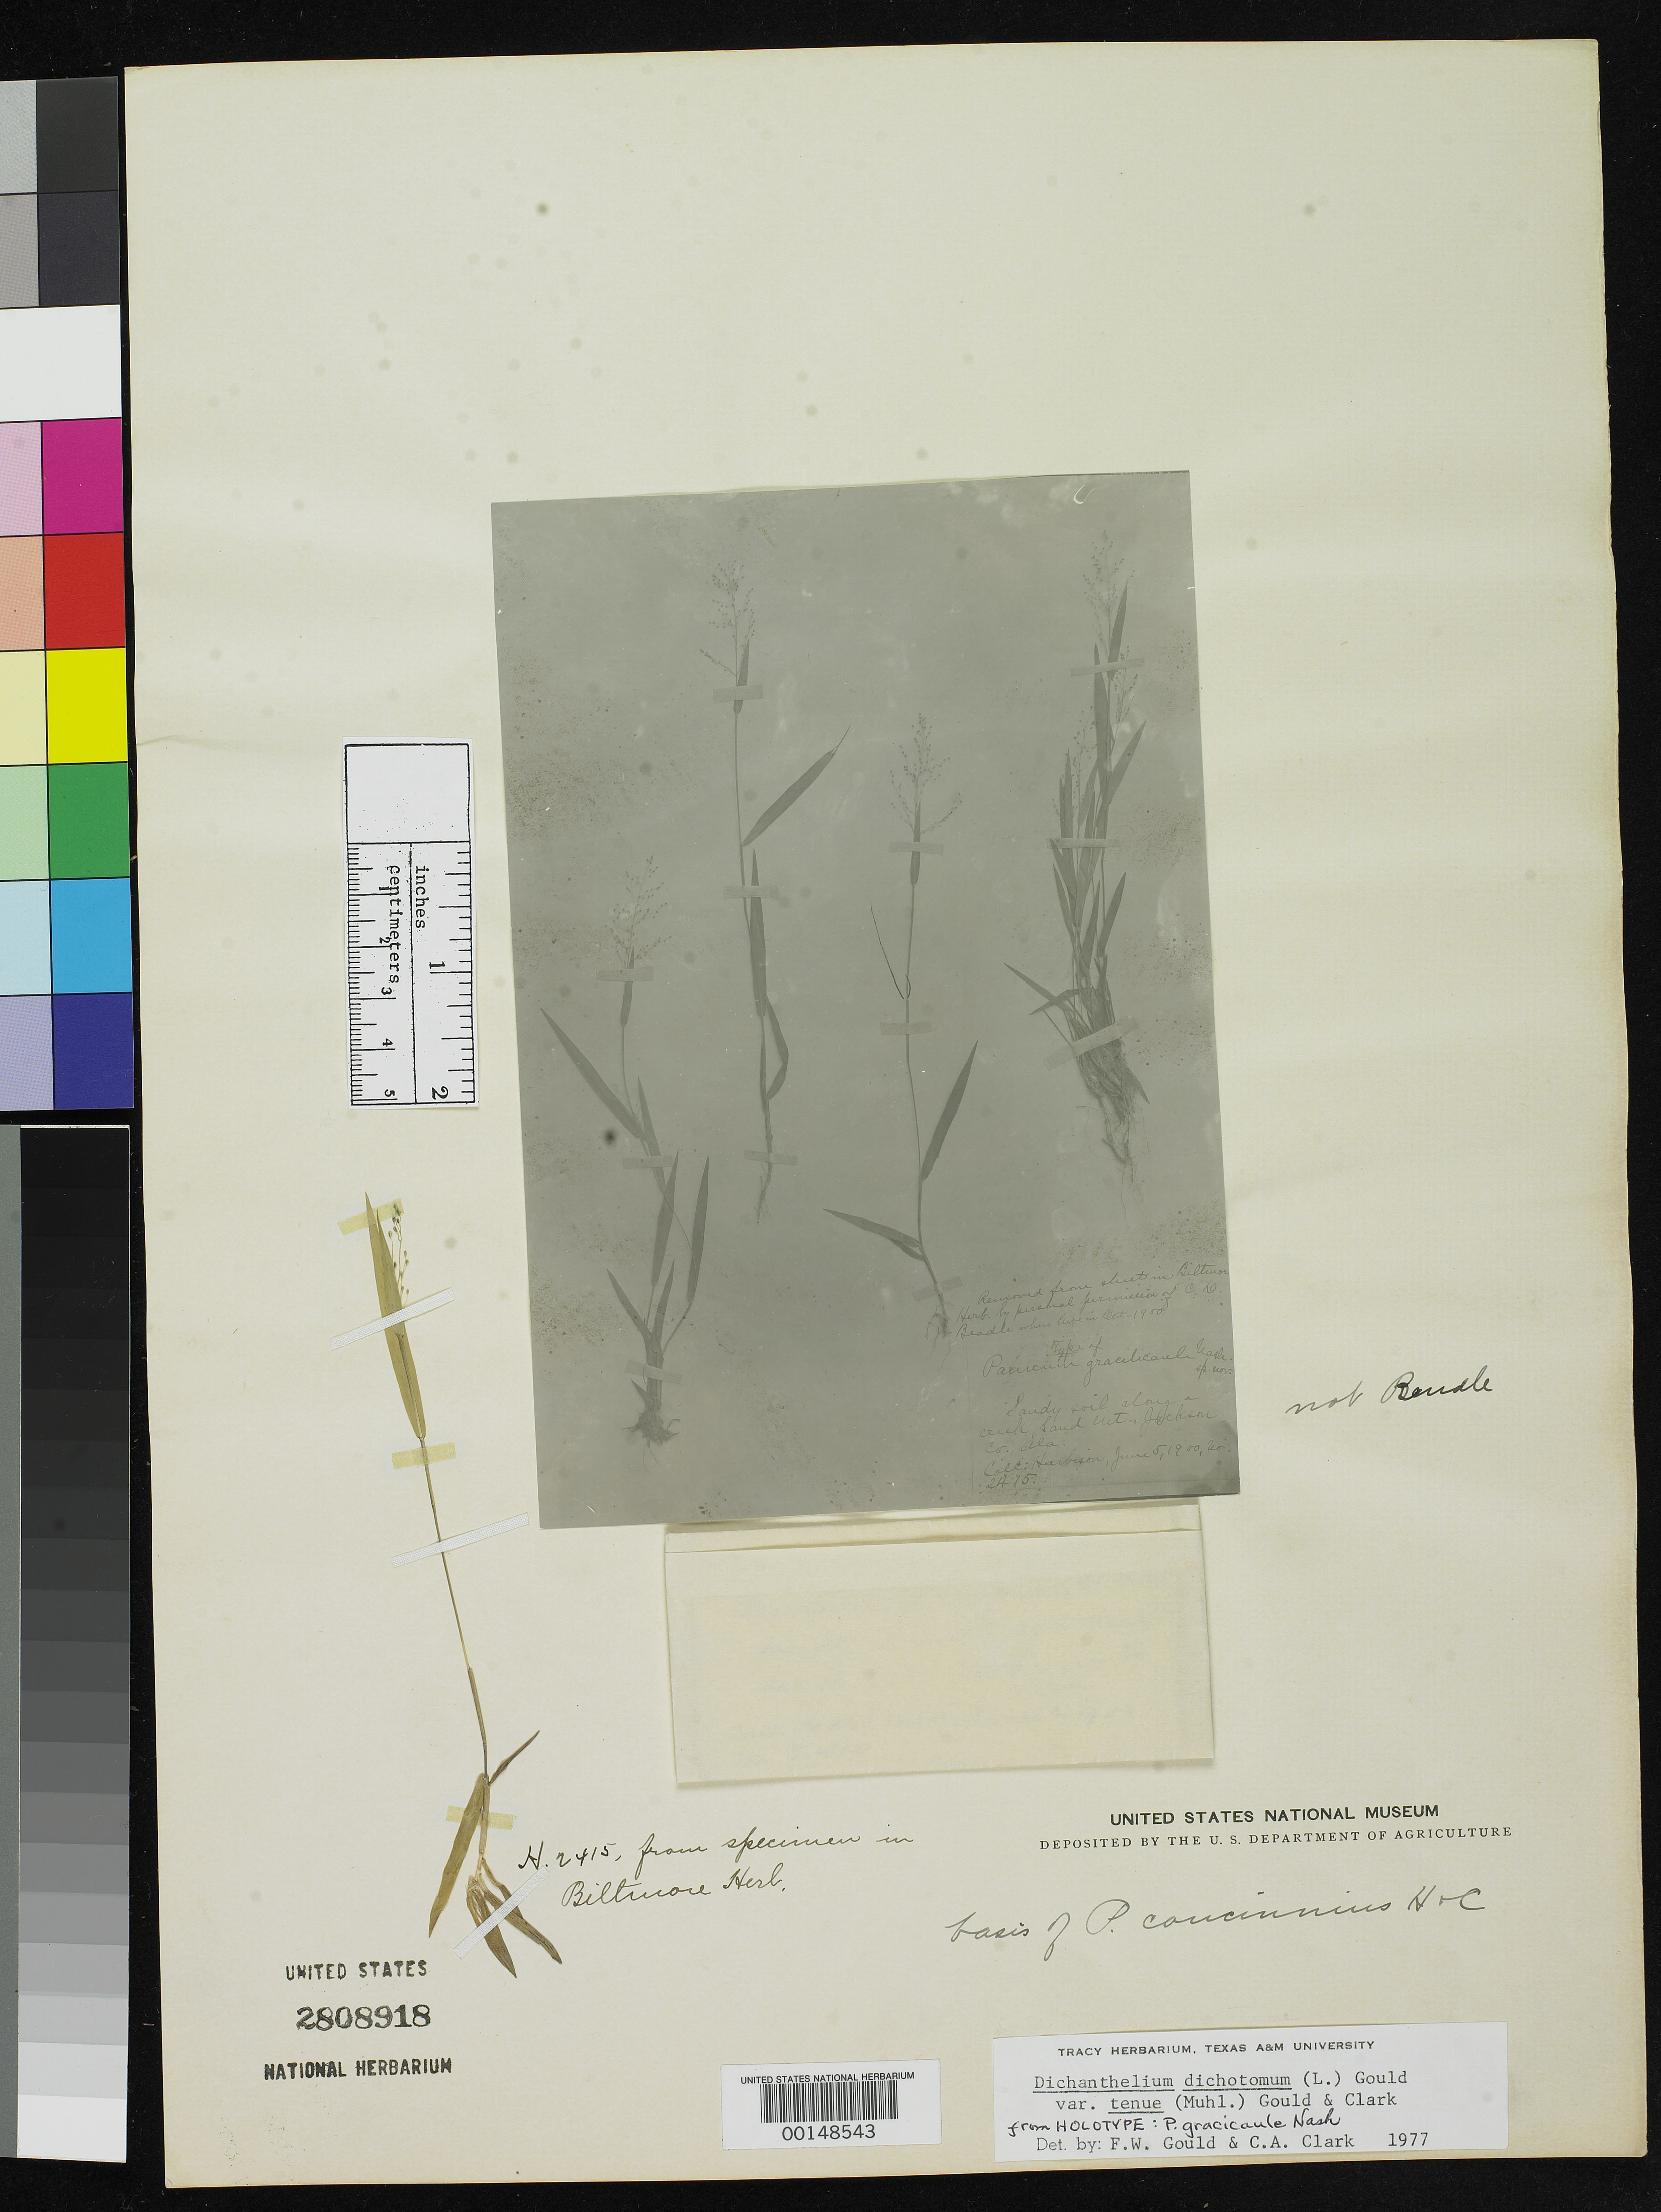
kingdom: Plantae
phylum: Tracheophyta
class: Liliopsida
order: Poales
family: Poaceae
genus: Panicum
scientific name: Panicum gracilicaule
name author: Nash in Small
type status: Isotype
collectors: T. Harbison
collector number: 2415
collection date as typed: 05 Jun 1900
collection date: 1900-06-05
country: United States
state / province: Alabama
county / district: Jackson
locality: Sand Mt.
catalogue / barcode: US 2808918